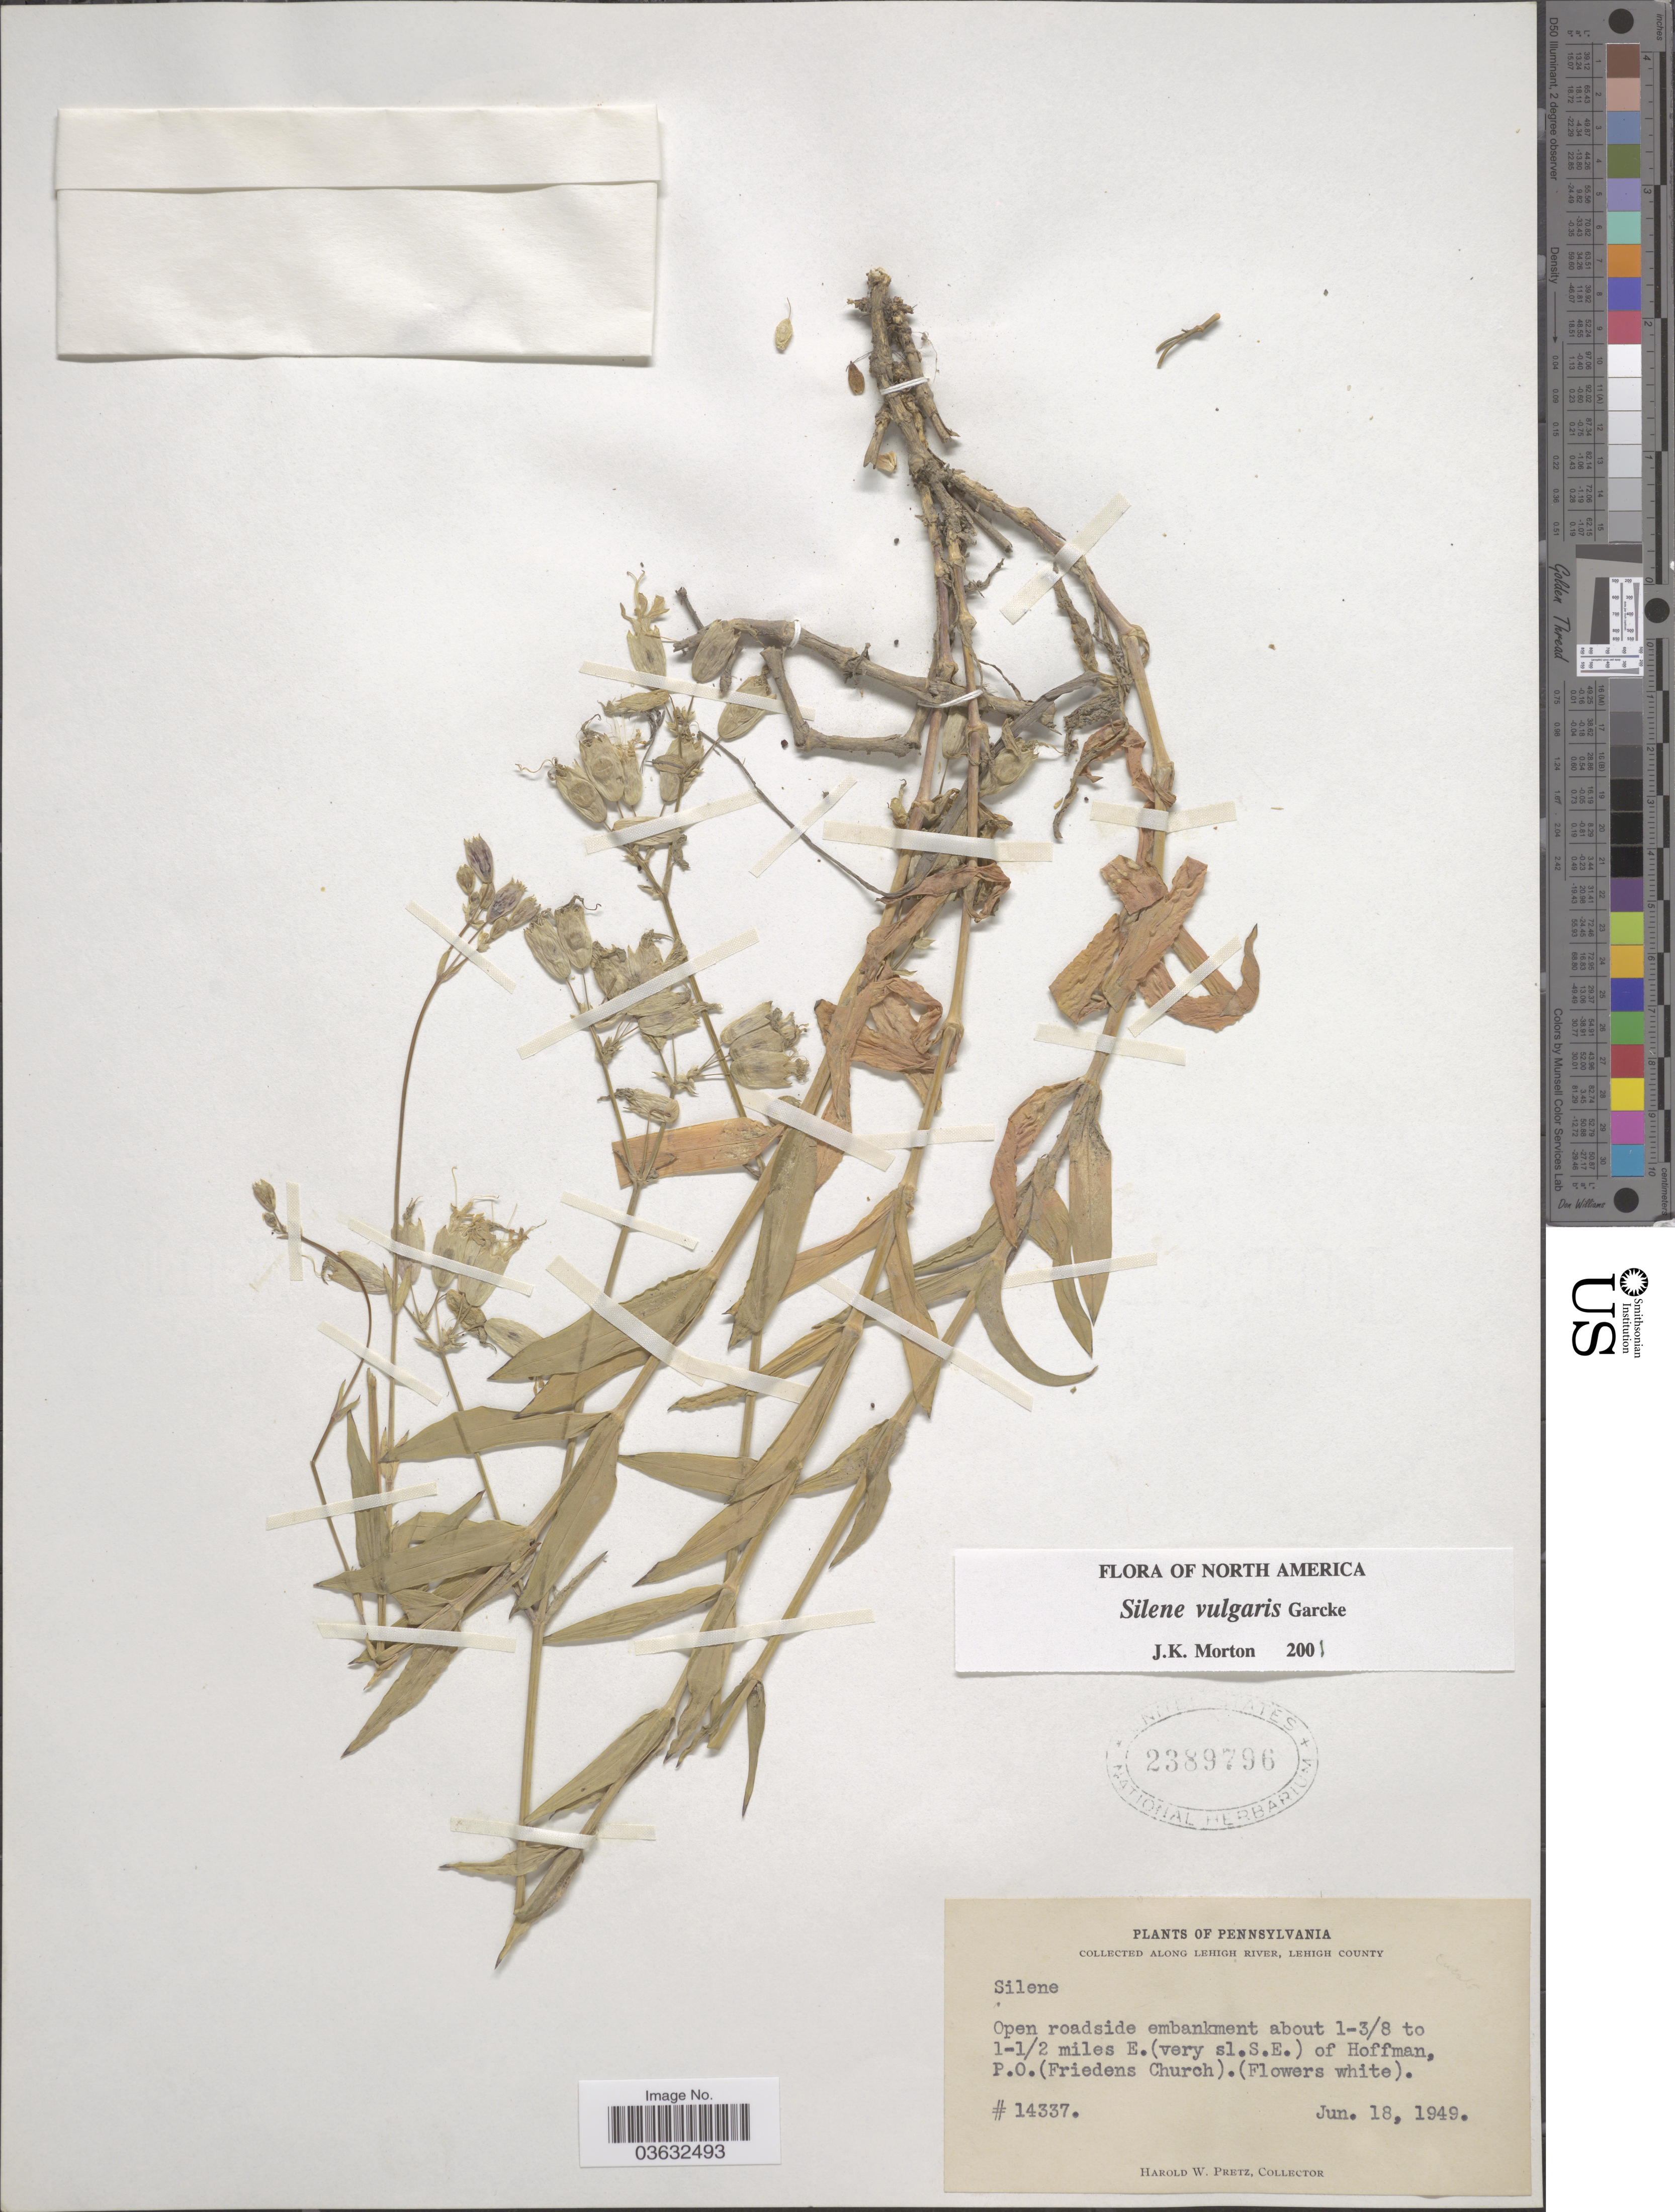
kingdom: Plantae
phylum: Tracheophyta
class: Magnoliopsida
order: Caryophyllales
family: Caryophyllaceae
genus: Silene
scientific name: Silene vulgaris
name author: (Moench) Garcke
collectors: H. W. Pretz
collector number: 14337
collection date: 1949-06-18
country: United States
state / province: Pennsylvania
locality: Along Lehigh River, Lehigh County. Open roadside embankment about 1-3/8 to 1-½ miles E. (very sl. S.E.) of Hoffman, P.O. (Friedens Church).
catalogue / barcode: US 2389796